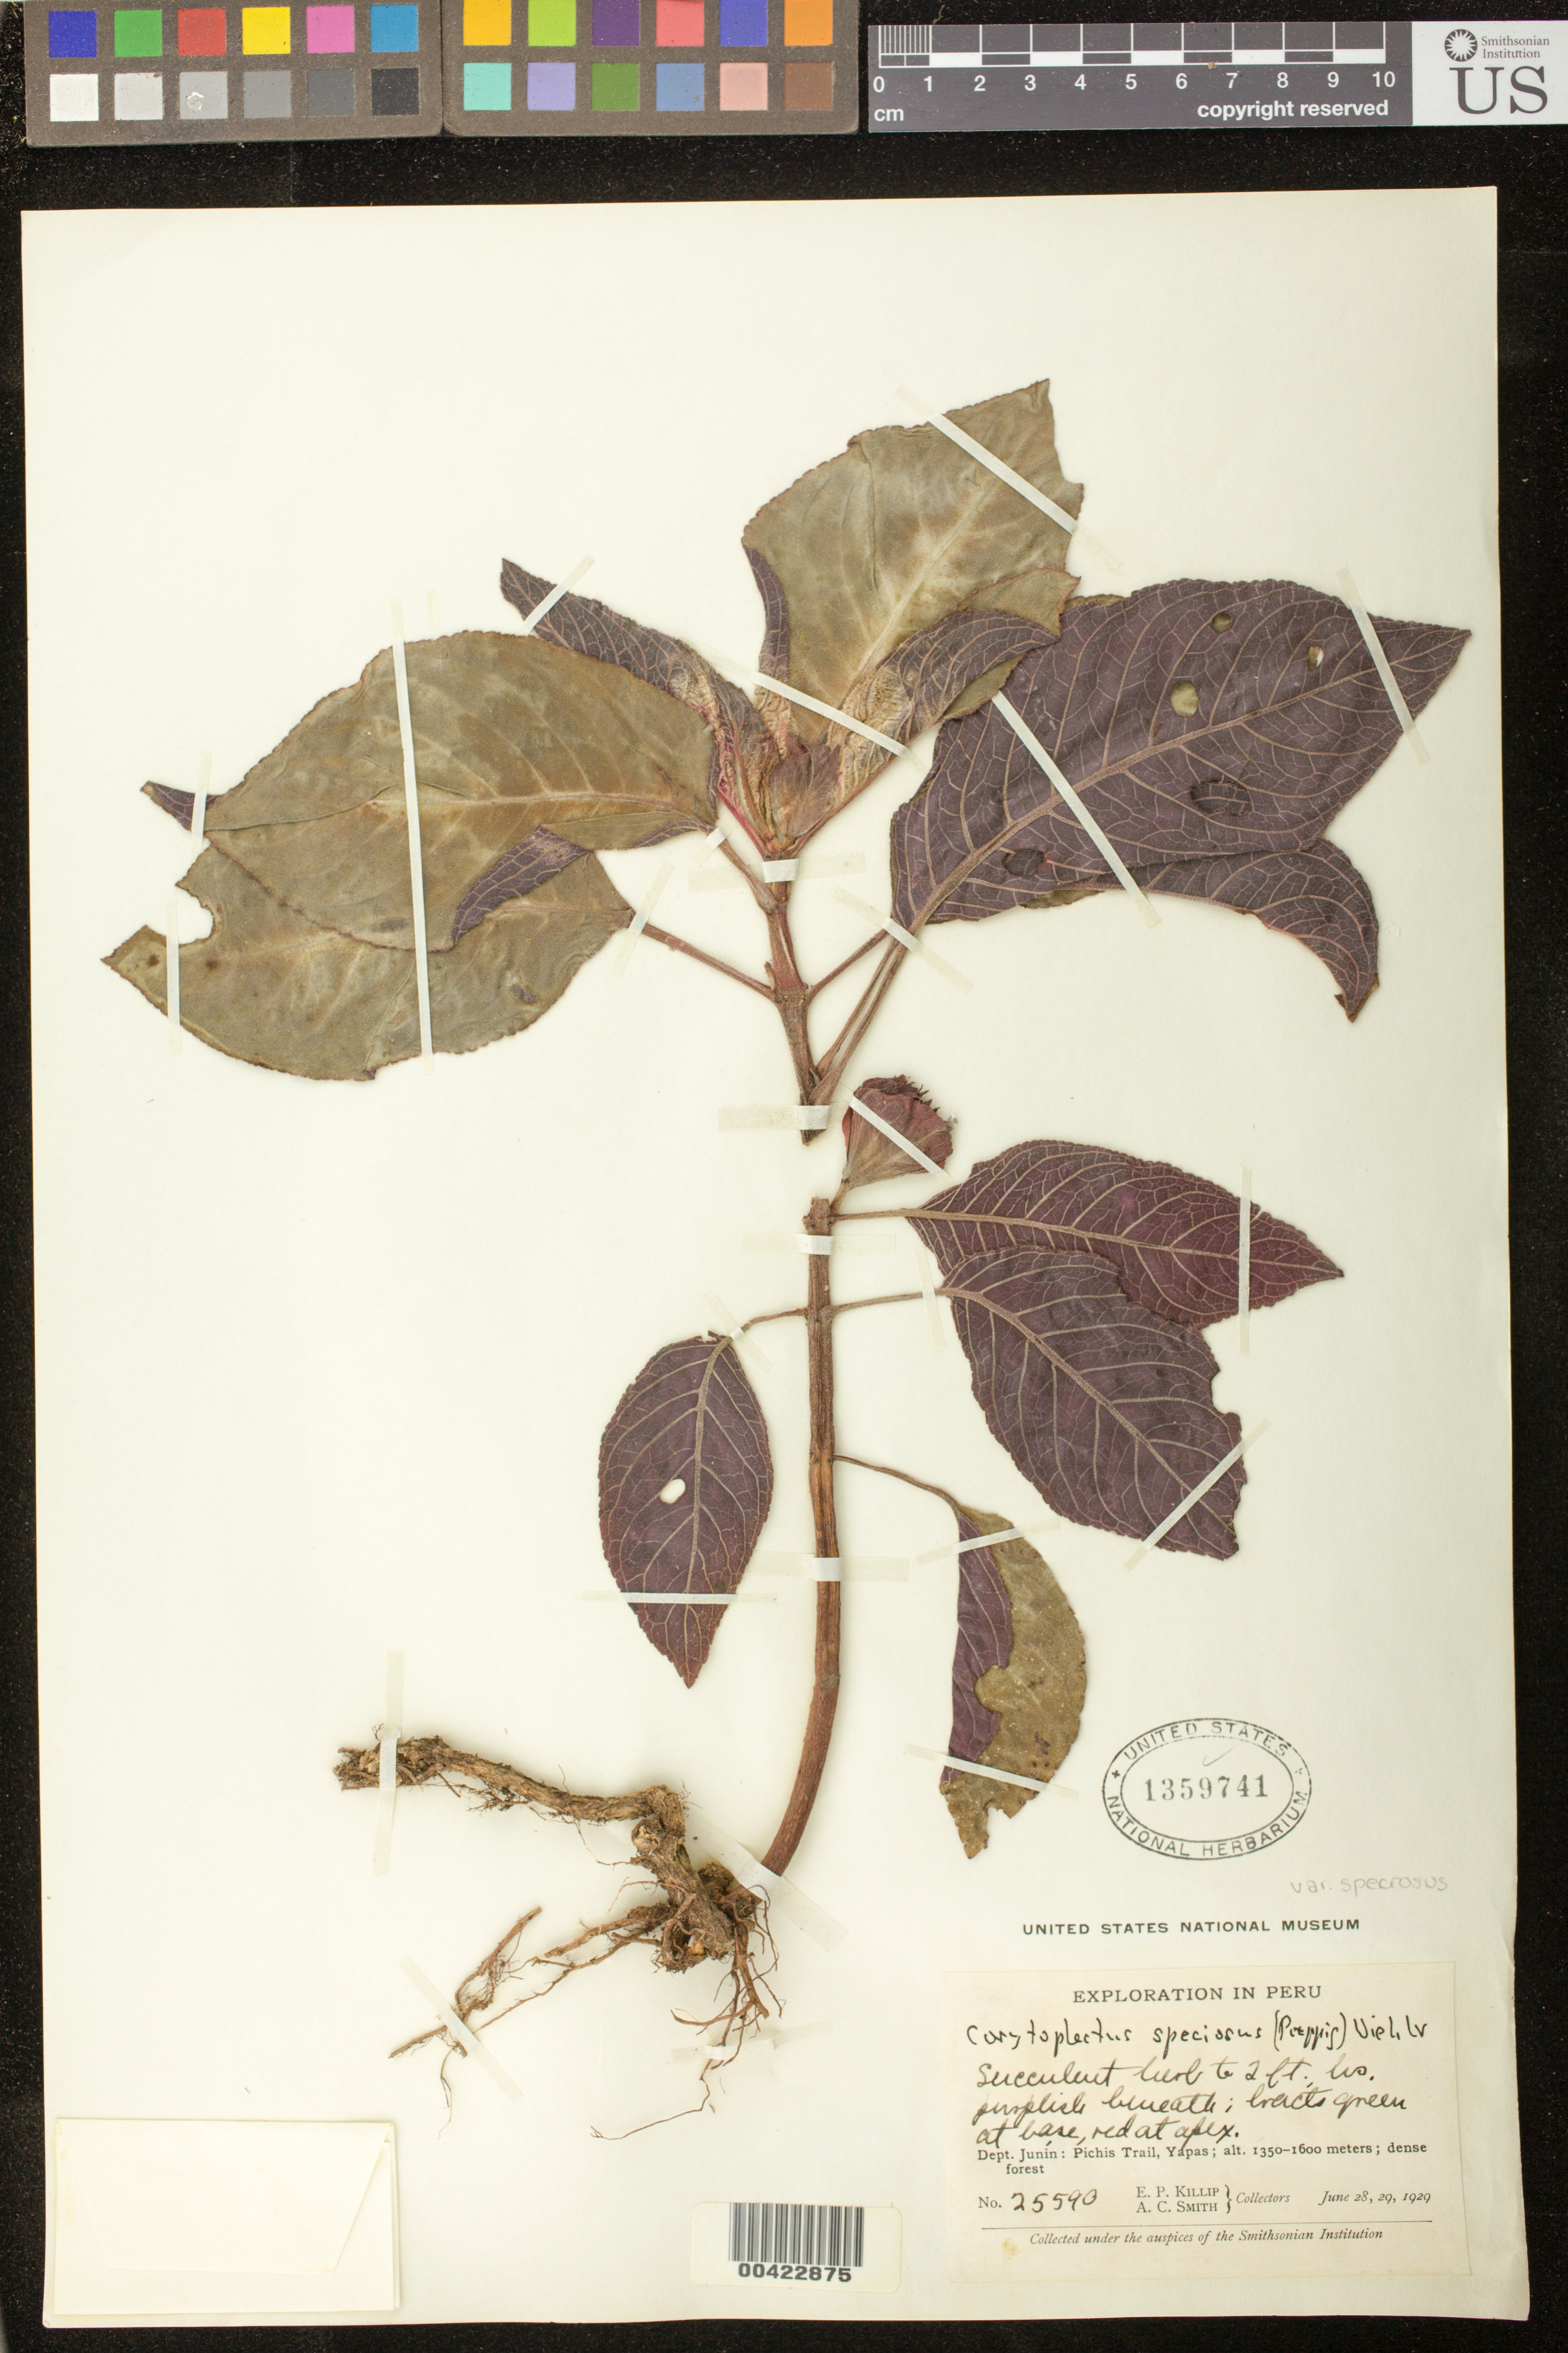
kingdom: Plantae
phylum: Tracheophyta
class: Magnoliopsida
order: Lamiales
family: Gesneriaceae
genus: Corytoplectus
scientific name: Corytoplectus speciosus var. speciosus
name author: (Poepp.) Wiehler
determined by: Skog, Laurence E.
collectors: E. P. Killip & A. C. Smith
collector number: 25590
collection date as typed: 28-29 Jun 1929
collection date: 1929-06-28/1929-06-29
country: Peru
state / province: Junín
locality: Pichis trail, Yapas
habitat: Dense forest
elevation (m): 1350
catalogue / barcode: US 1359741